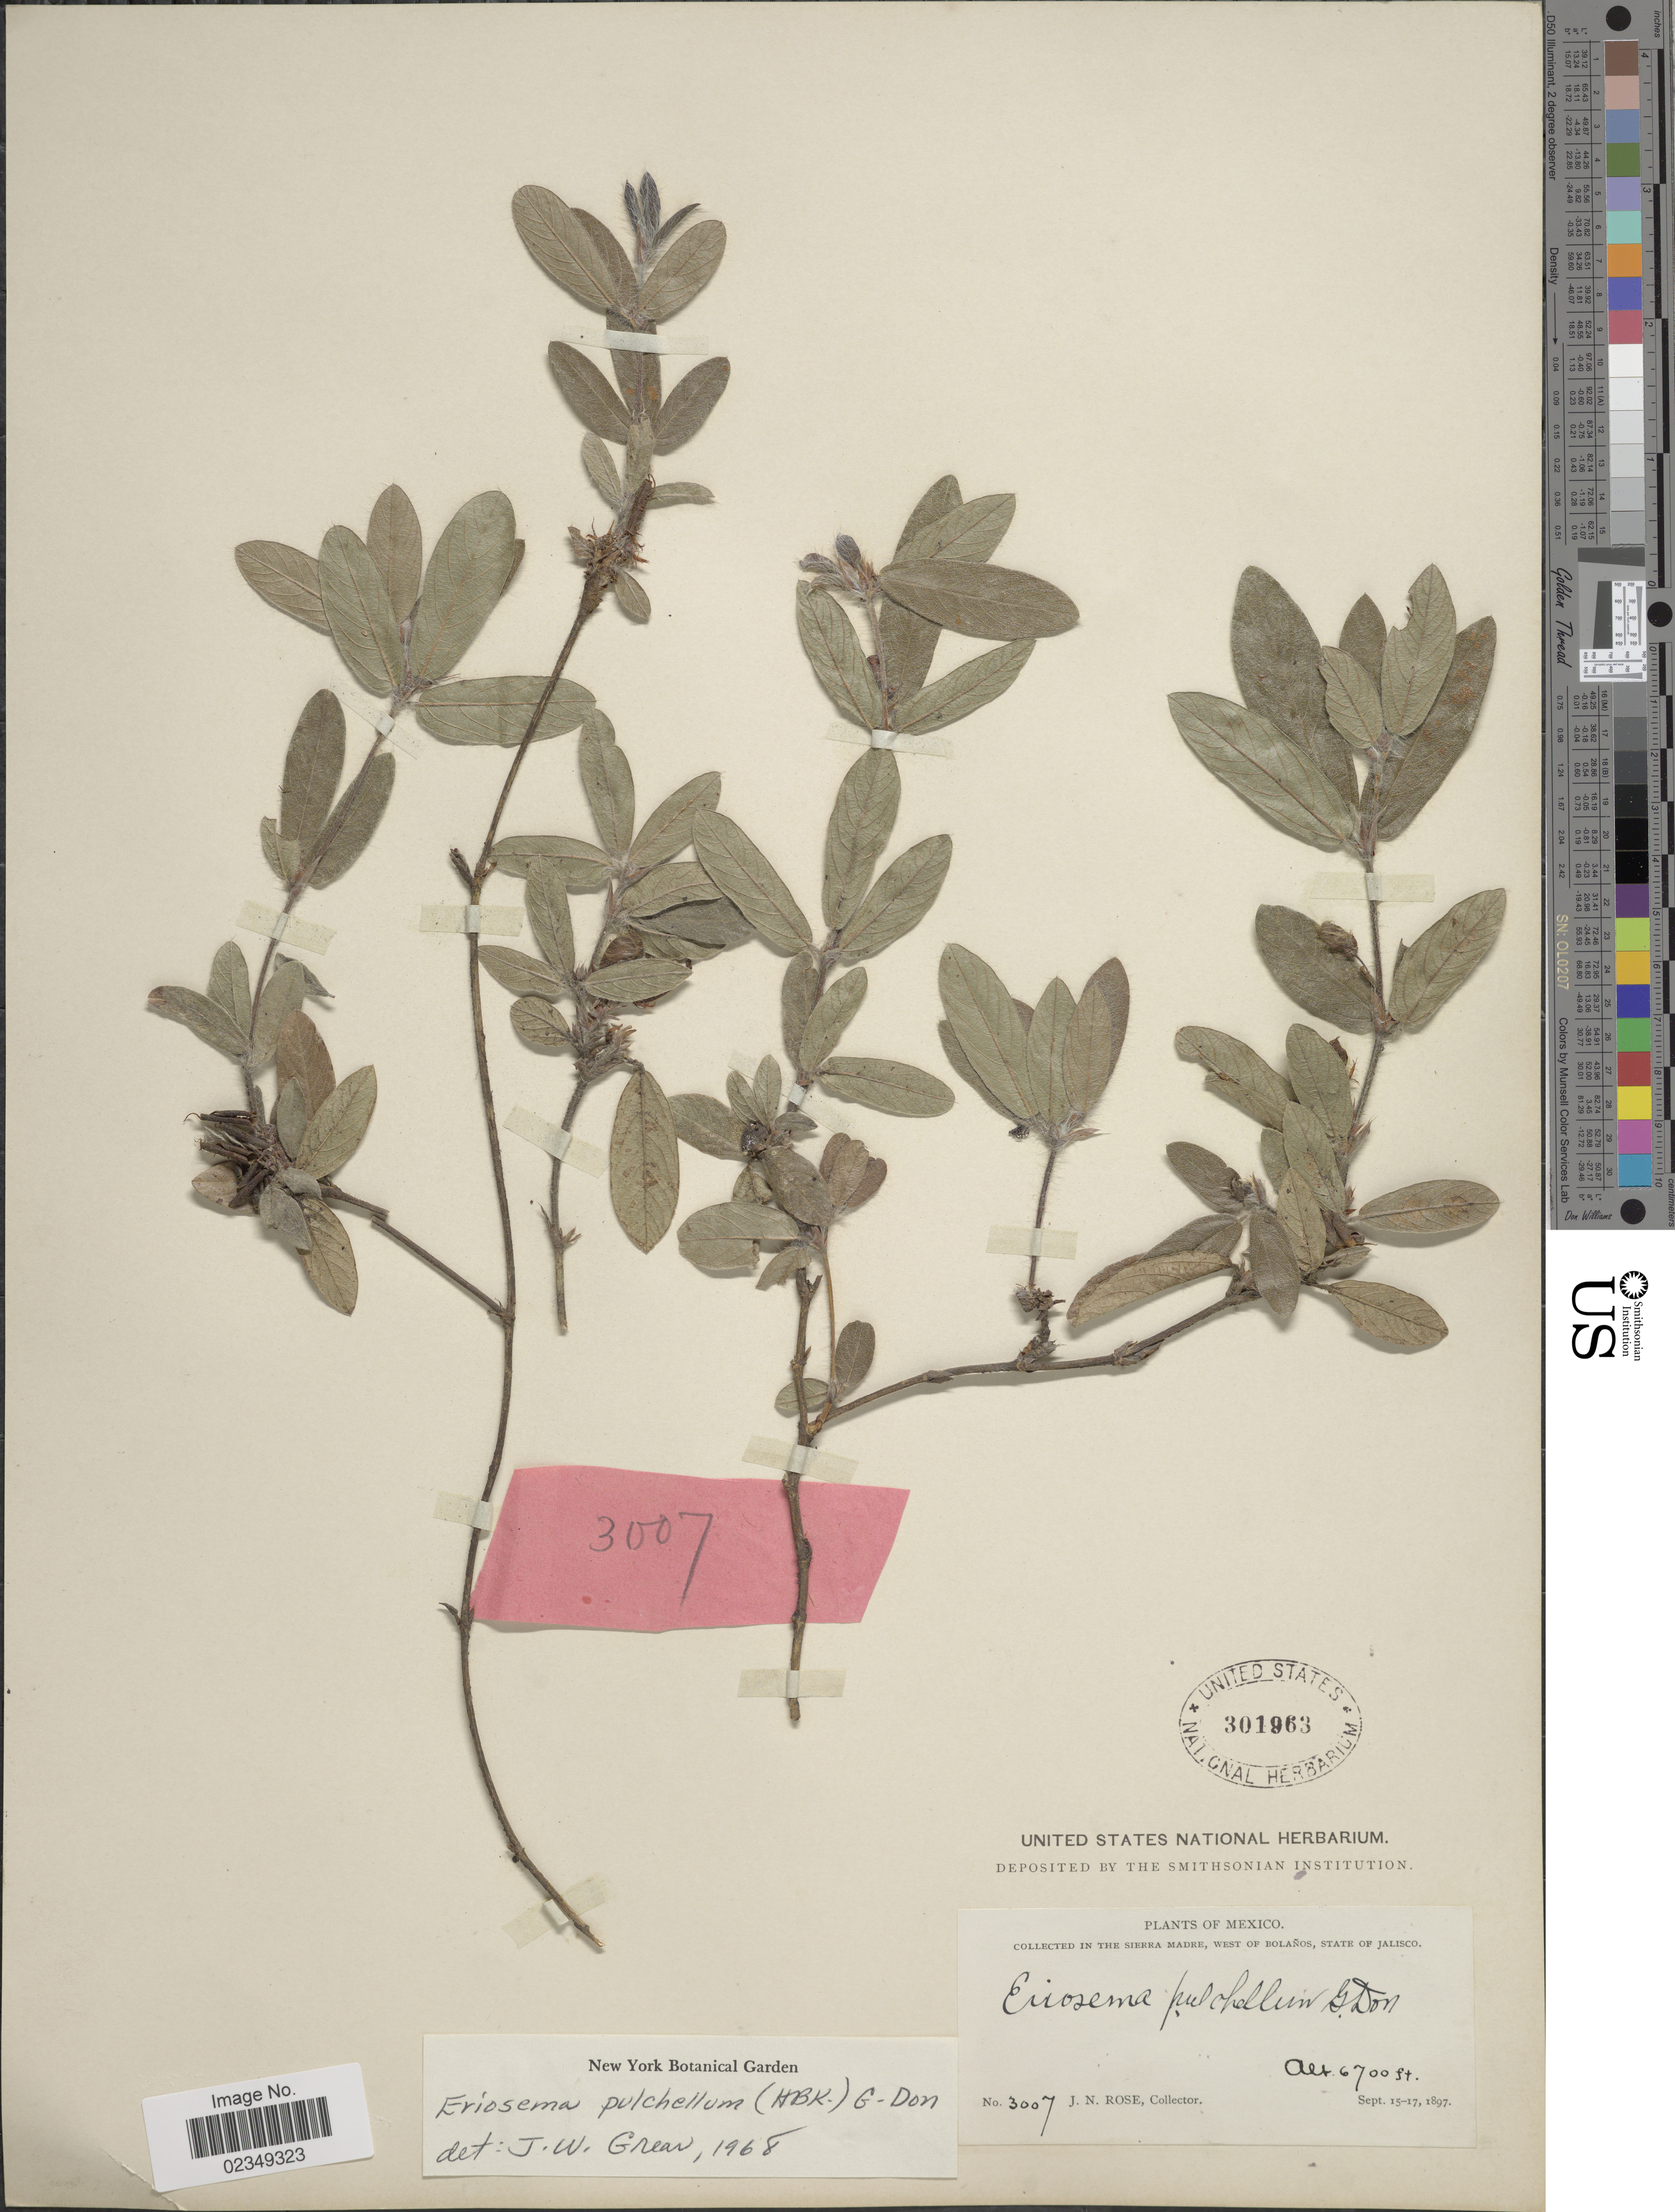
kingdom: Plantae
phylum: Tracheophyta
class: Magnoliopsida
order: Fabales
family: Fabaceae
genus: Eriosema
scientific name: Eriosema pulchellum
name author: (Kunth) G. Don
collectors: J. N. Rose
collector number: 3007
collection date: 1897-09-15/1897-09-17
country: Mexico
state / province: Jalisco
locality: Sierra Madre, West of Bolanos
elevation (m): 2042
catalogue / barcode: US 301963